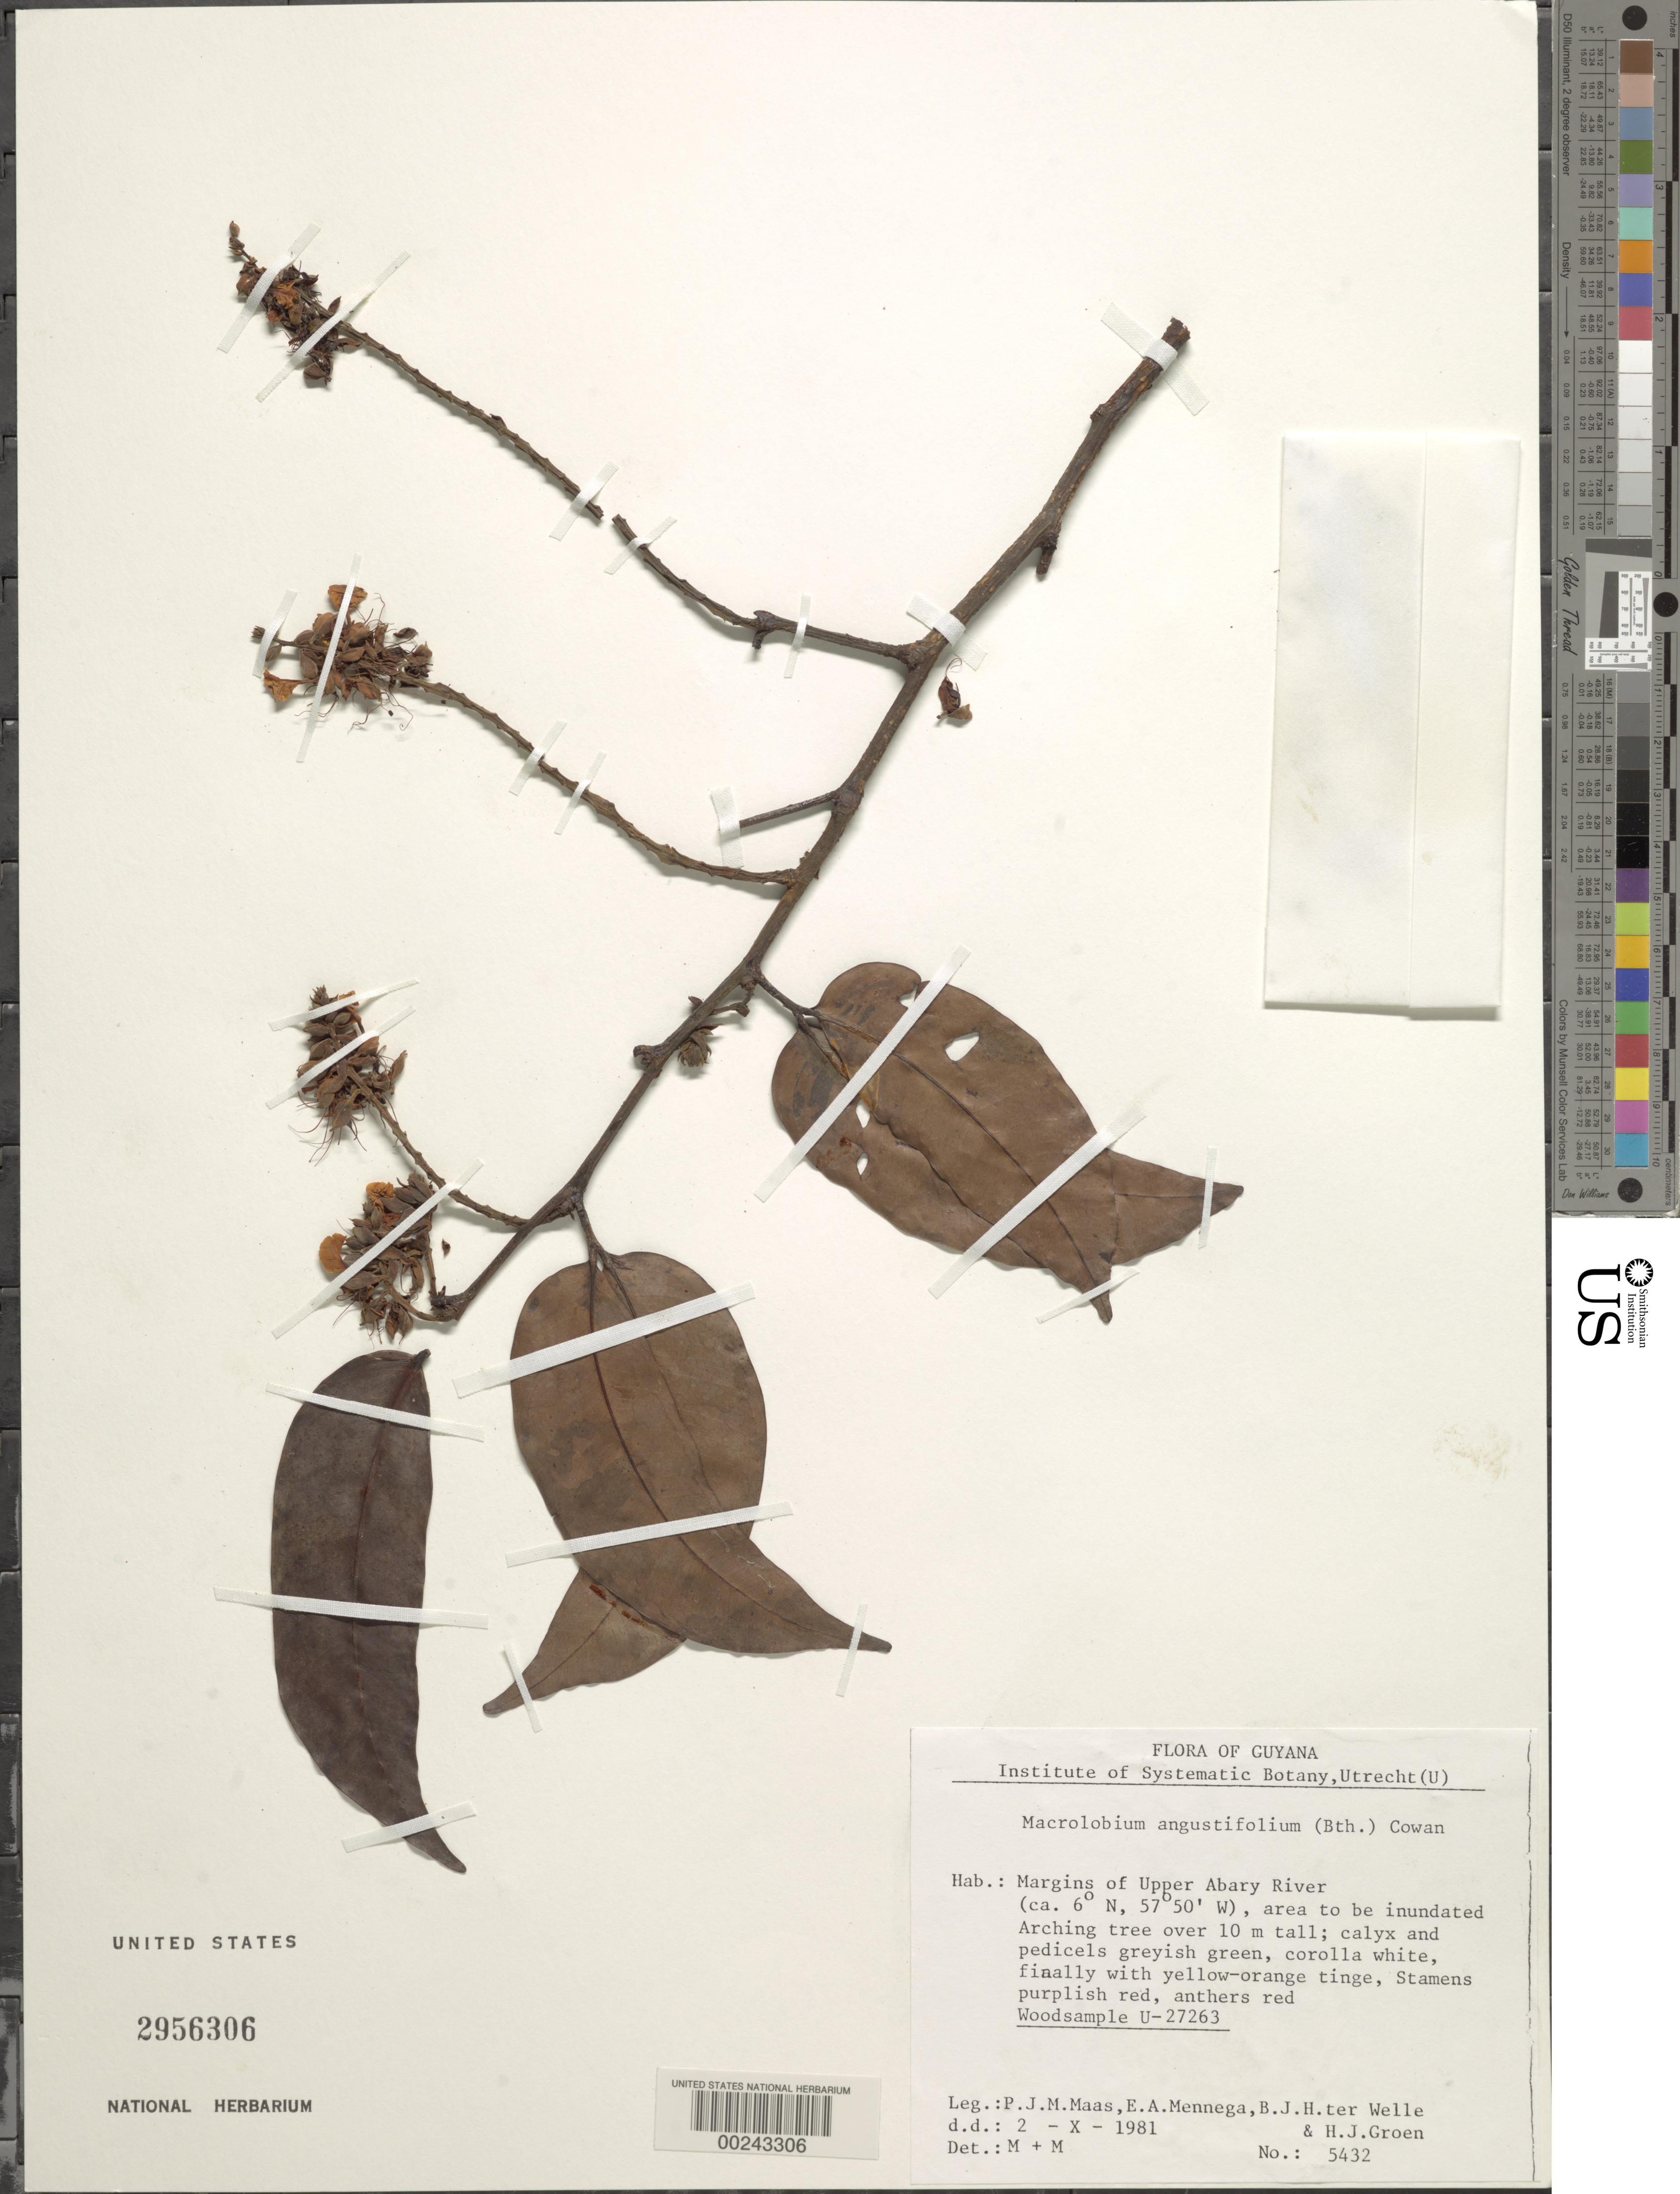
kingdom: Plantae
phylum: Tracheophyta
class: Magnoliopsida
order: Fabales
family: Fabaceae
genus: Macrolobium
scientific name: Macrolobium angustifolium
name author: (Benth.) R.S. Cowan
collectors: P. Maas, E. A. Mennega & B. Welle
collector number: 5432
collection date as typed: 02 Oct 1981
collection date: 1981-10-02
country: Guyana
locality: Margins of upper abary river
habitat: Area to be inundated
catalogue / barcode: US 2956306